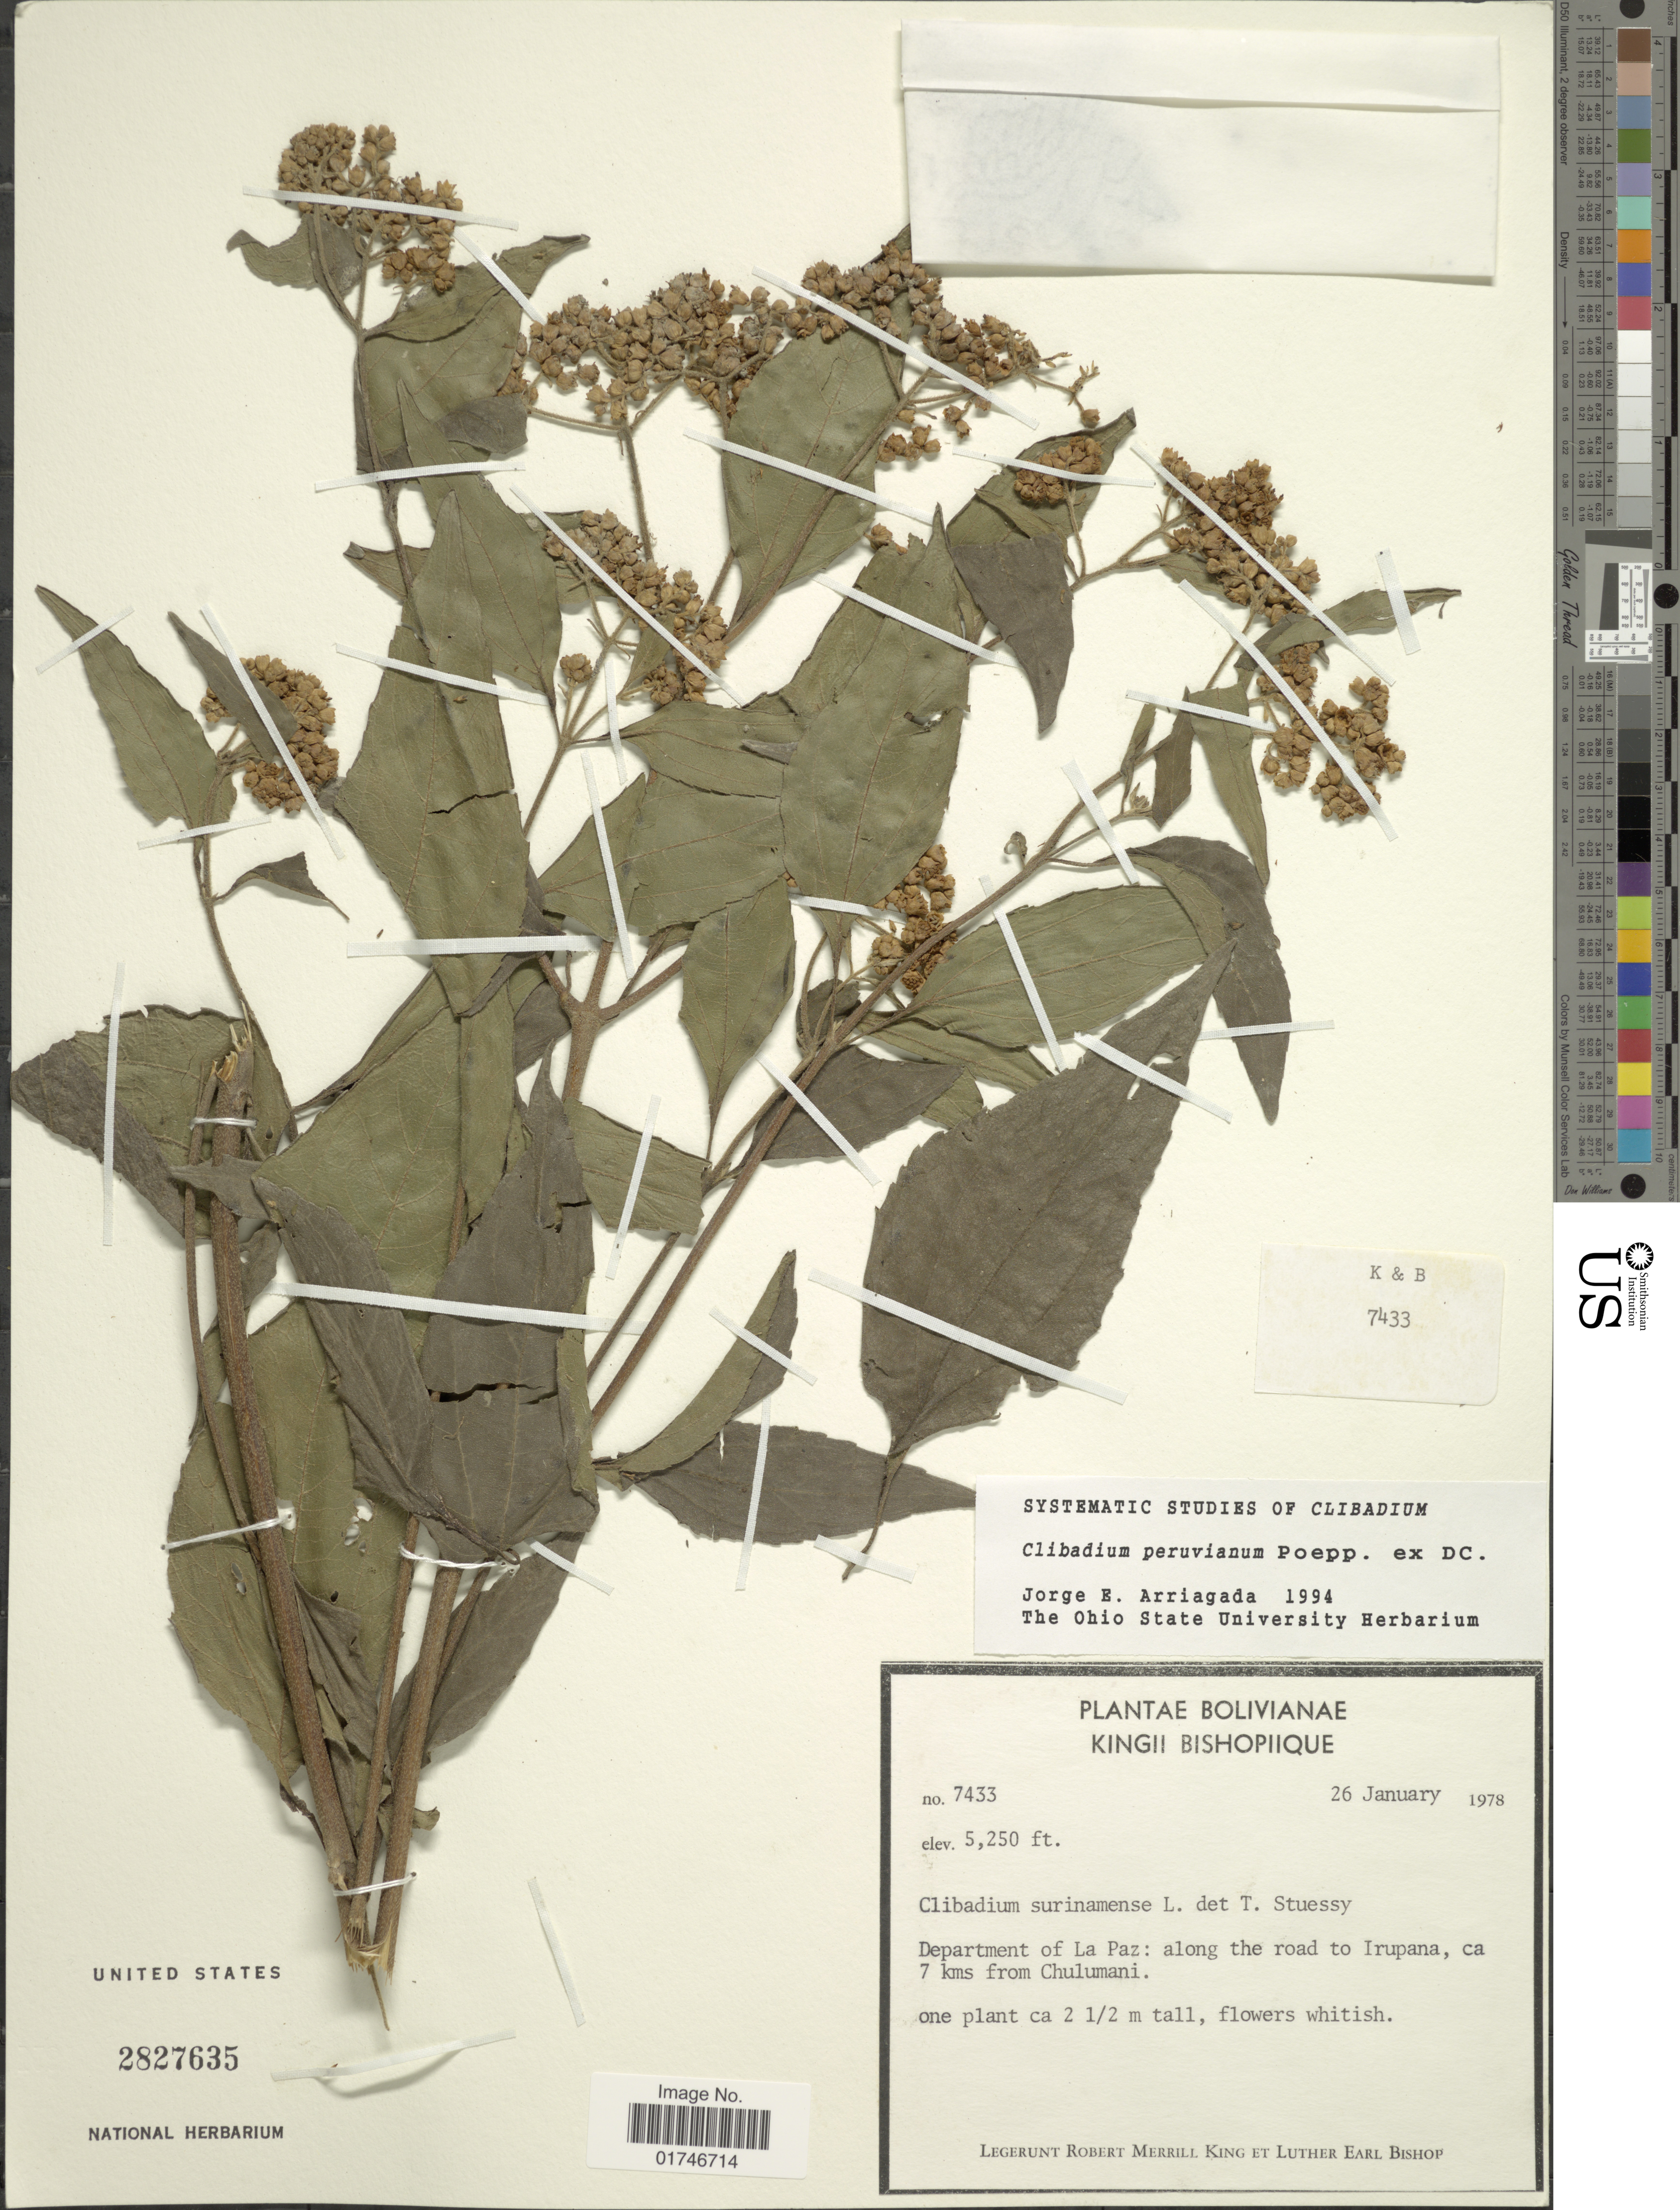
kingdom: Plantae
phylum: Tracheophyta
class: Magnoliopsida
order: Asterales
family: Asteraceae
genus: Clibadium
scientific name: Clibadium peruvianum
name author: Poepp.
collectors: R. M. King & L. E. Bishop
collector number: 7433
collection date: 1978-01-26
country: Bolivia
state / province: La Paz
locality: Department of La Paz: along the road to Irupana, ca. 7 kms from Chulumani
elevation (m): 1600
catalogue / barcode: US 2827635